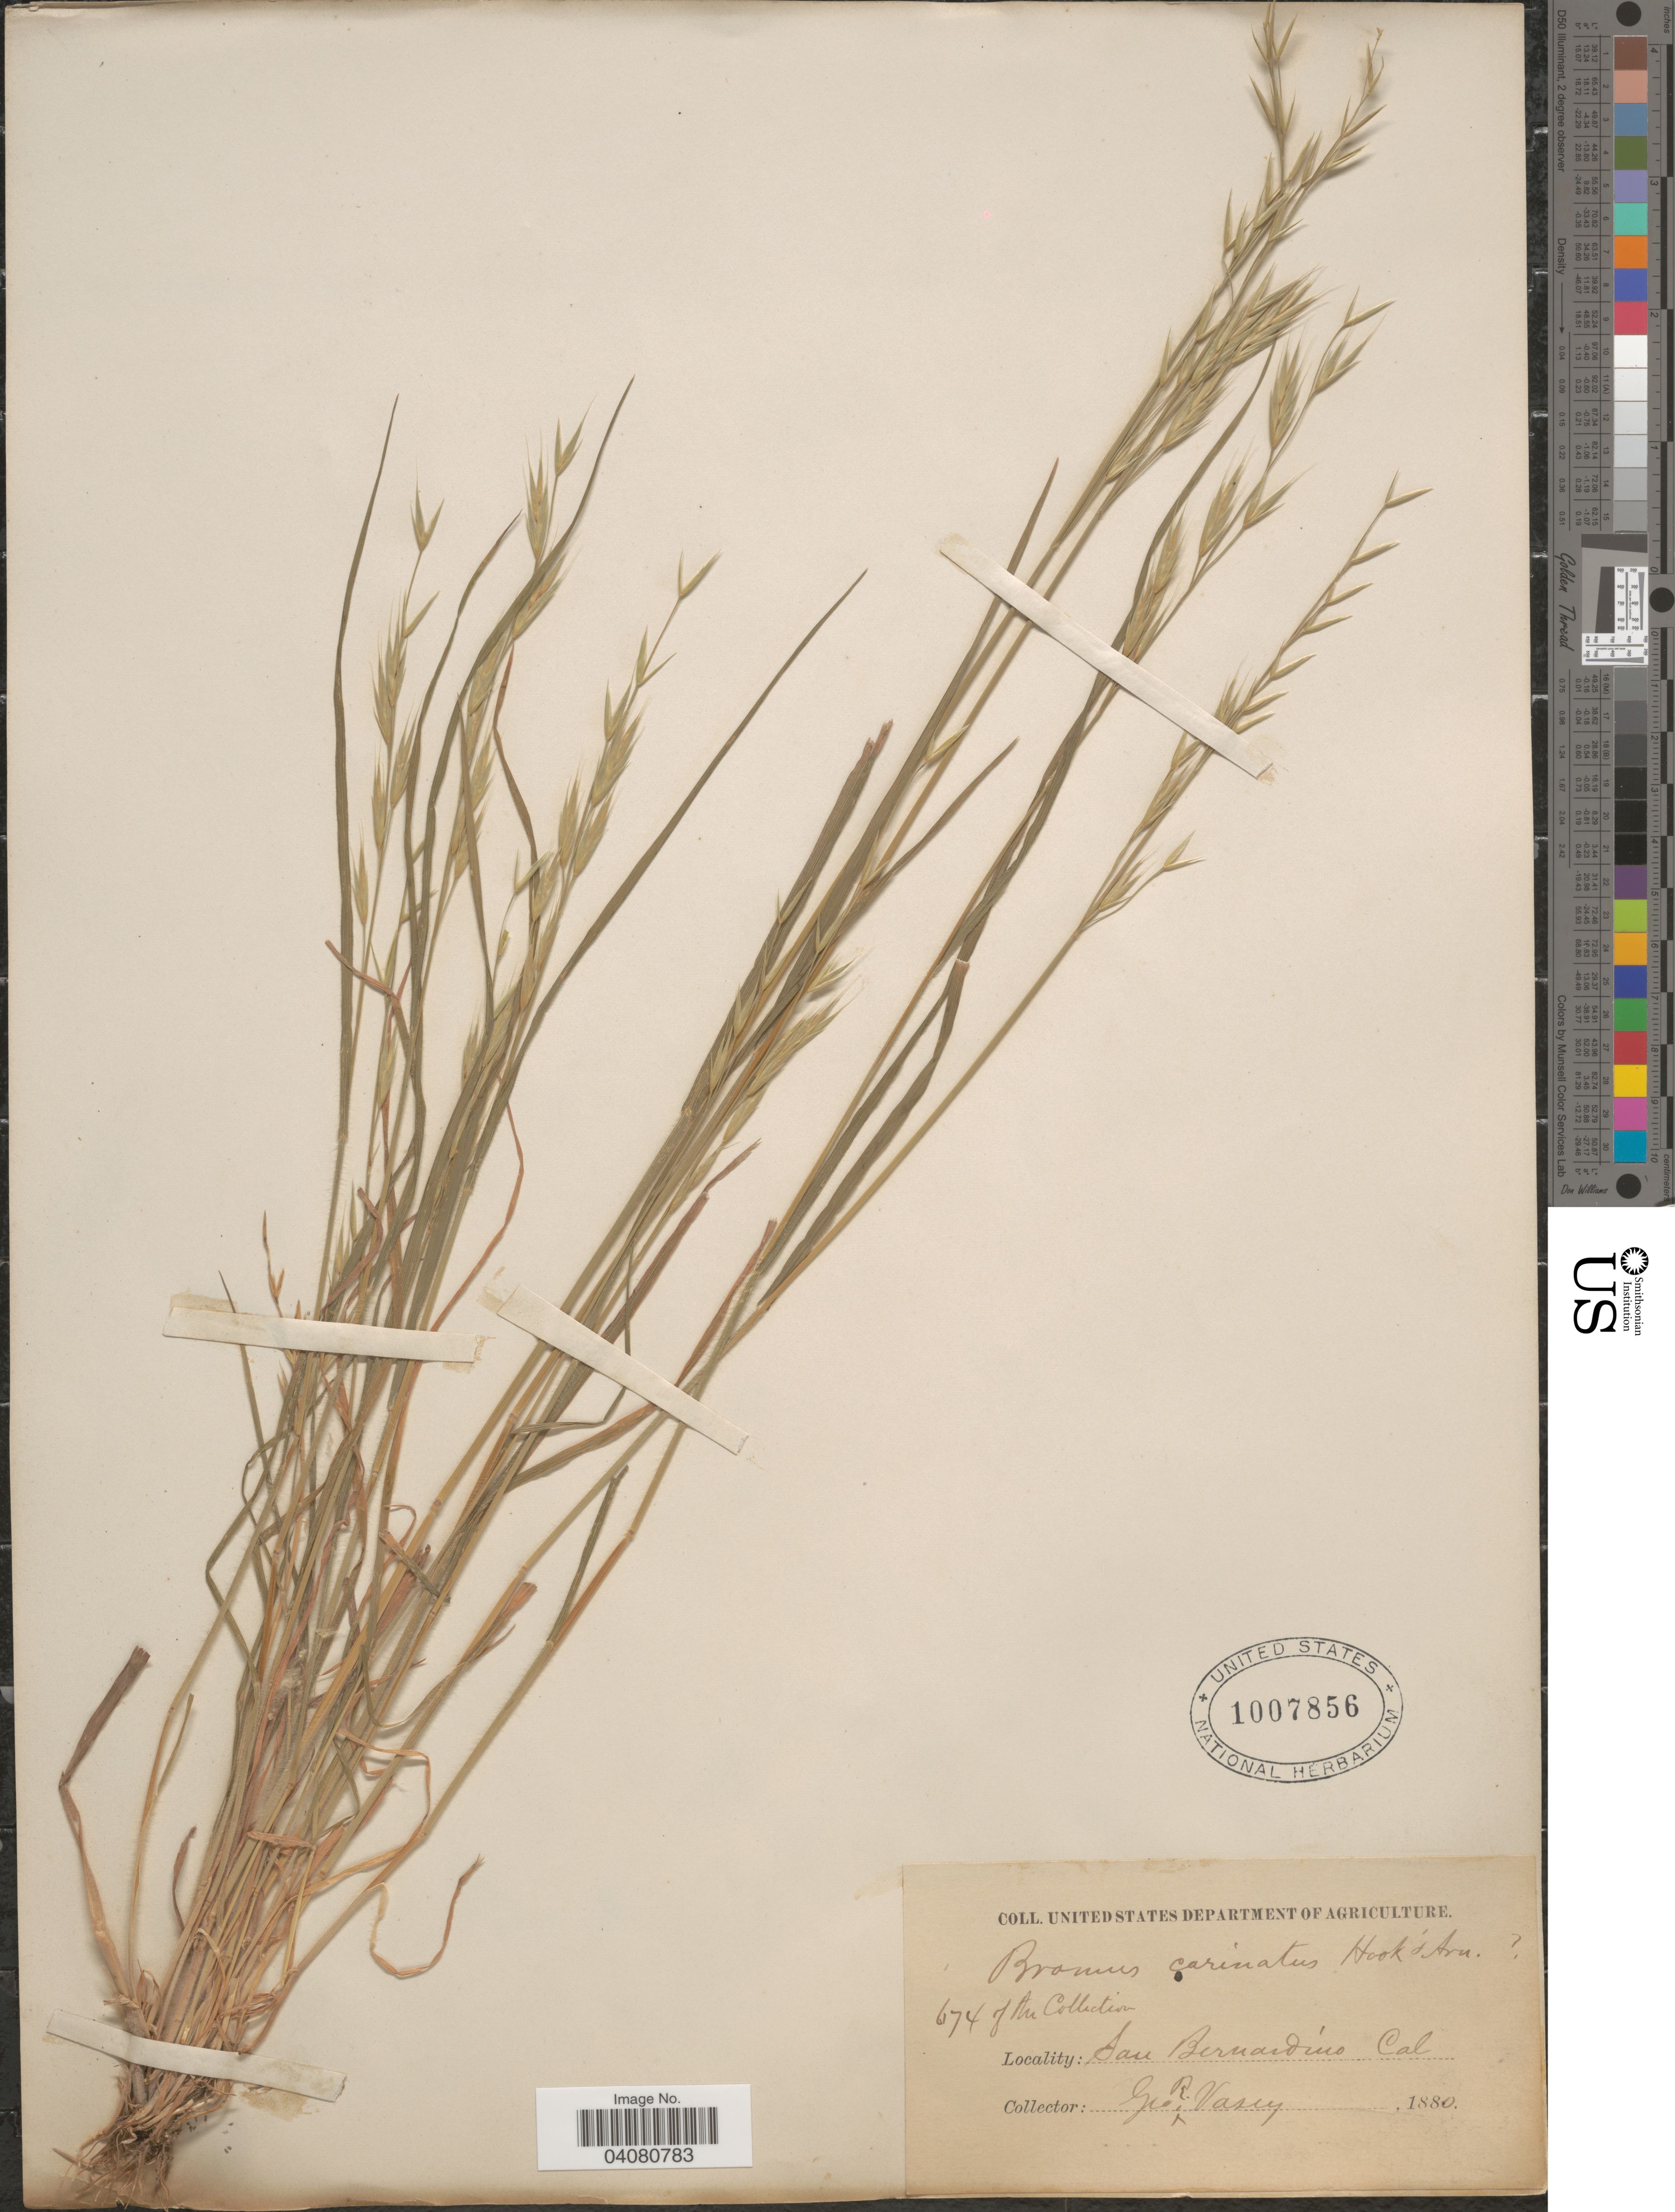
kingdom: Plantae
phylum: Tracheophyta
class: Liliopsida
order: Poales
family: Poaceae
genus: Bromus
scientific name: Bromus carinatus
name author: Hook. & Arn.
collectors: G. R. Vasey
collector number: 674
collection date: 1880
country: United States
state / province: California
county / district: San Bernardino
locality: San Bernardino.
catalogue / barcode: US 1007856